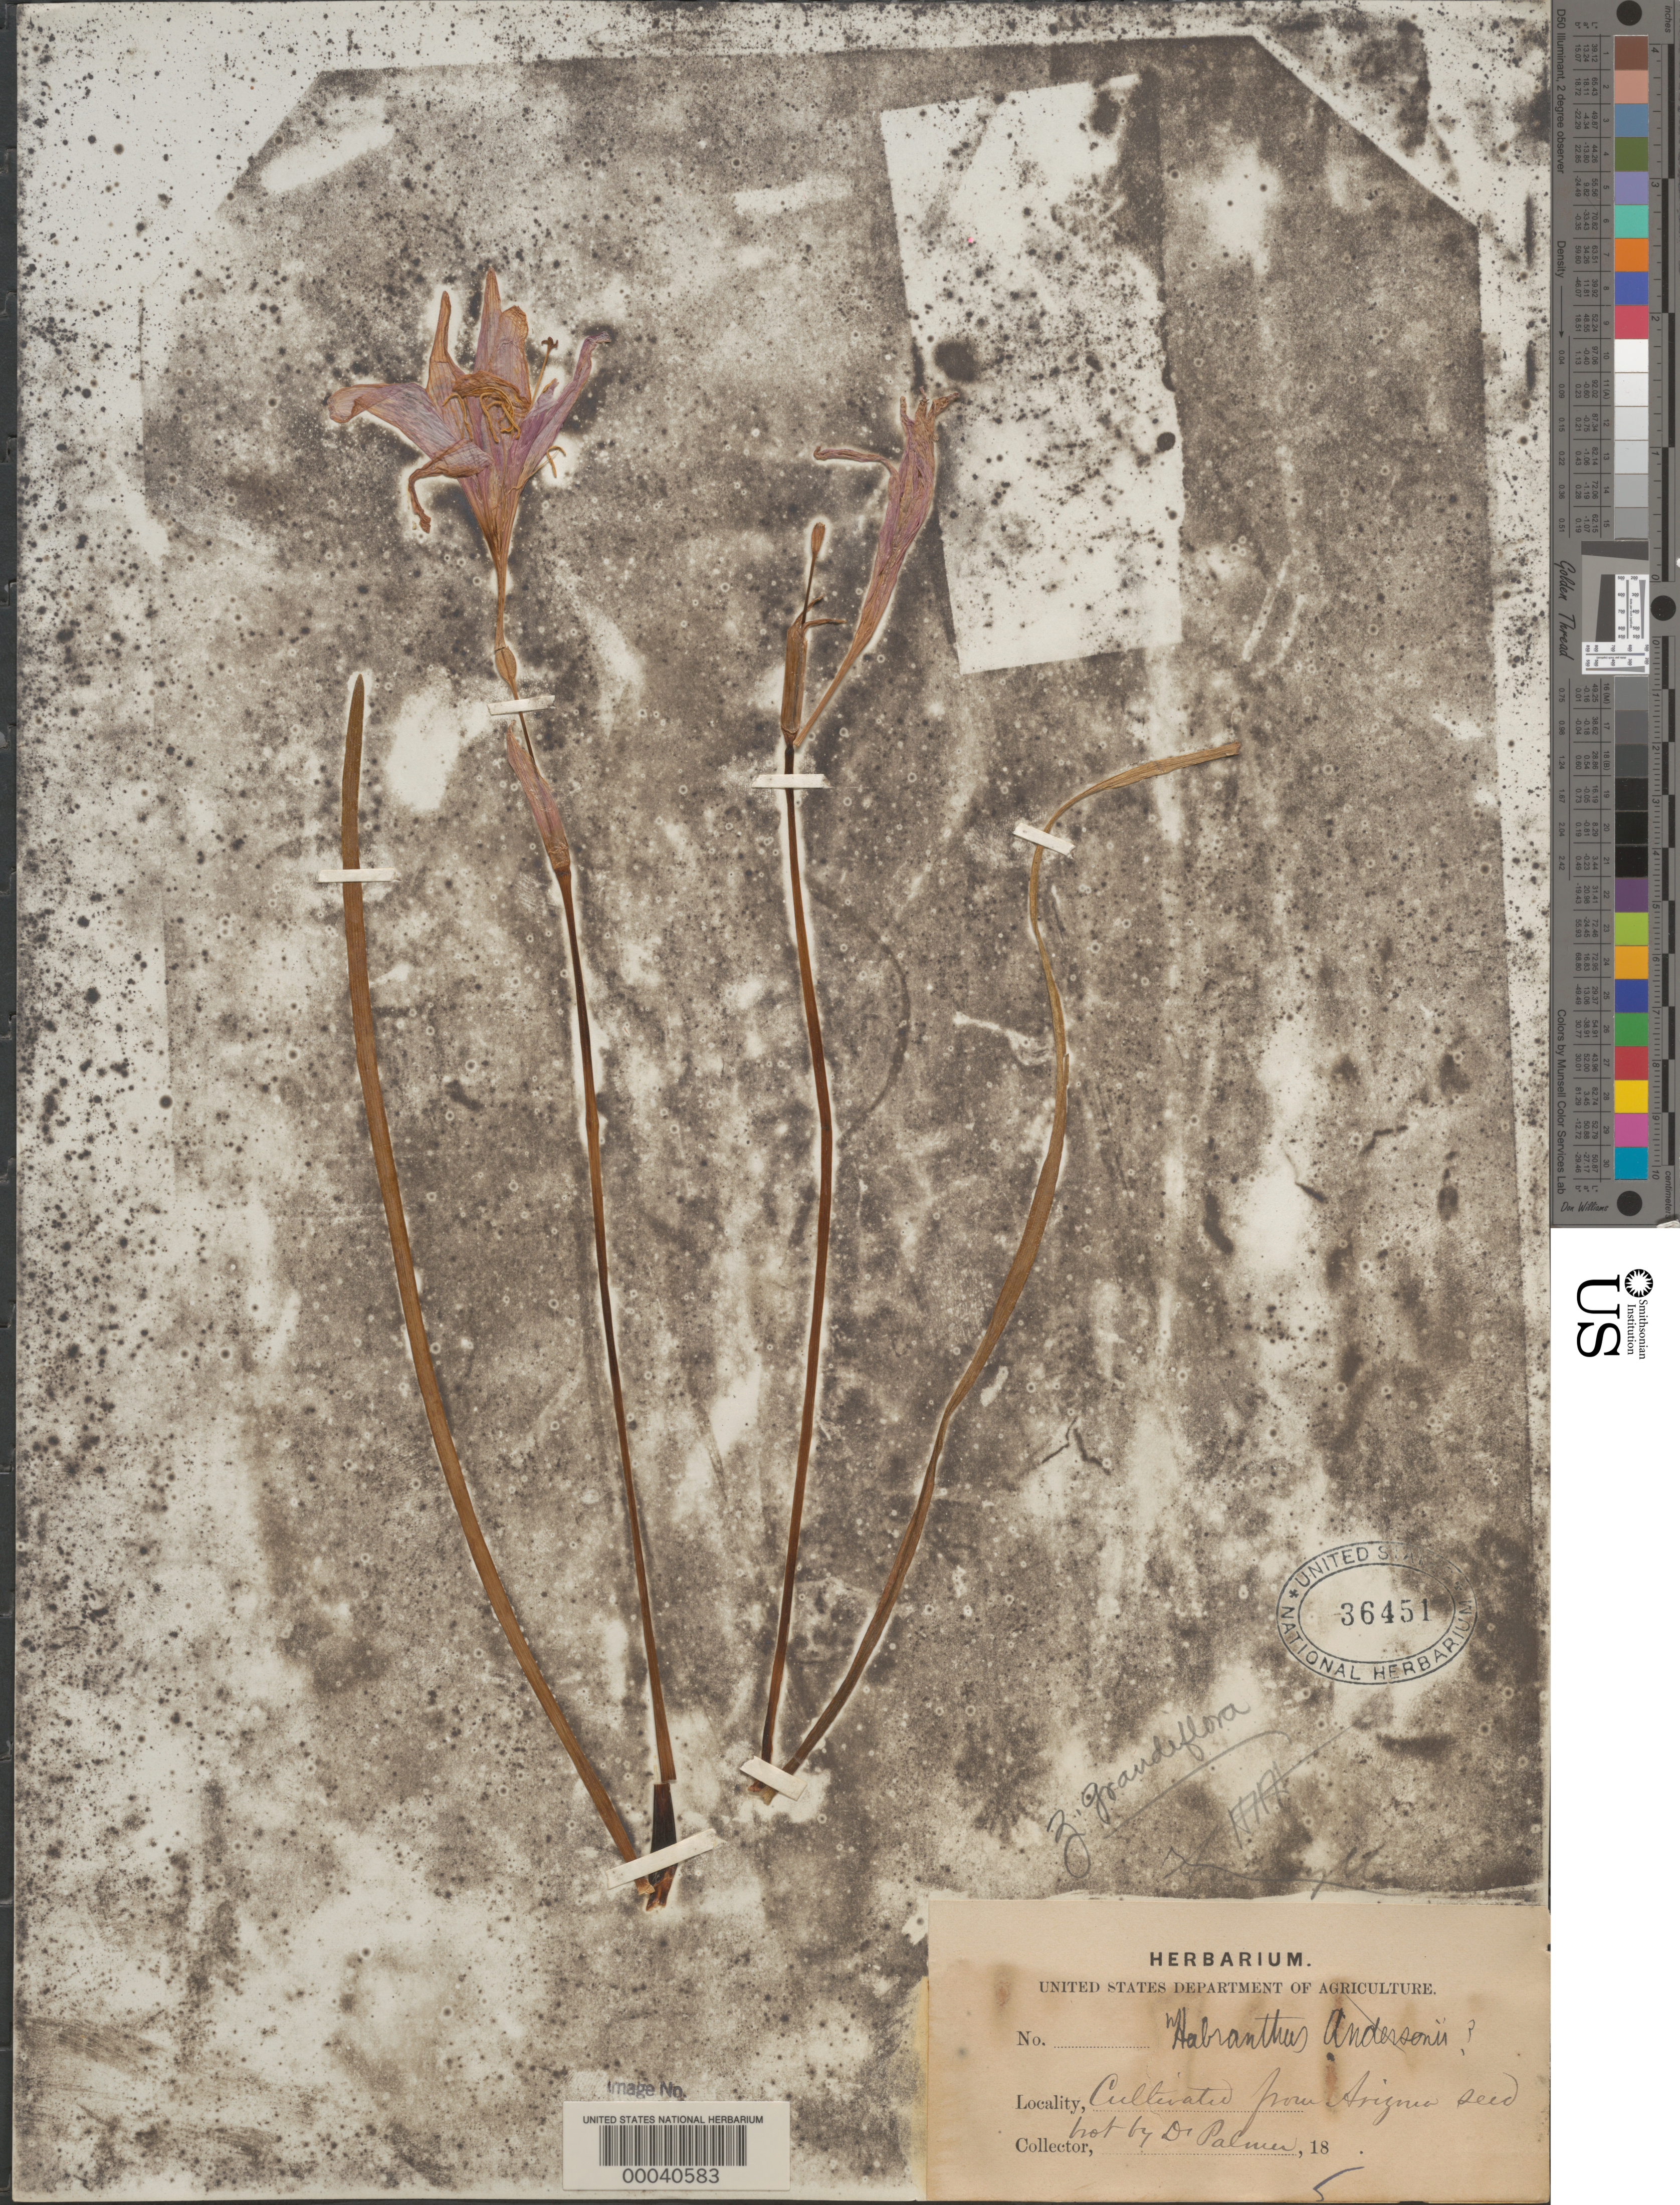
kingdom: Plantae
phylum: Tracheophyta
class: Liliopsida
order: Asparagales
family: Amaryllidaceae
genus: Zephyranthes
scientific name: Zephyranthes grandiflora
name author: Lindl.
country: United States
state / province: Arizona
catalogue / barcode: US 36451